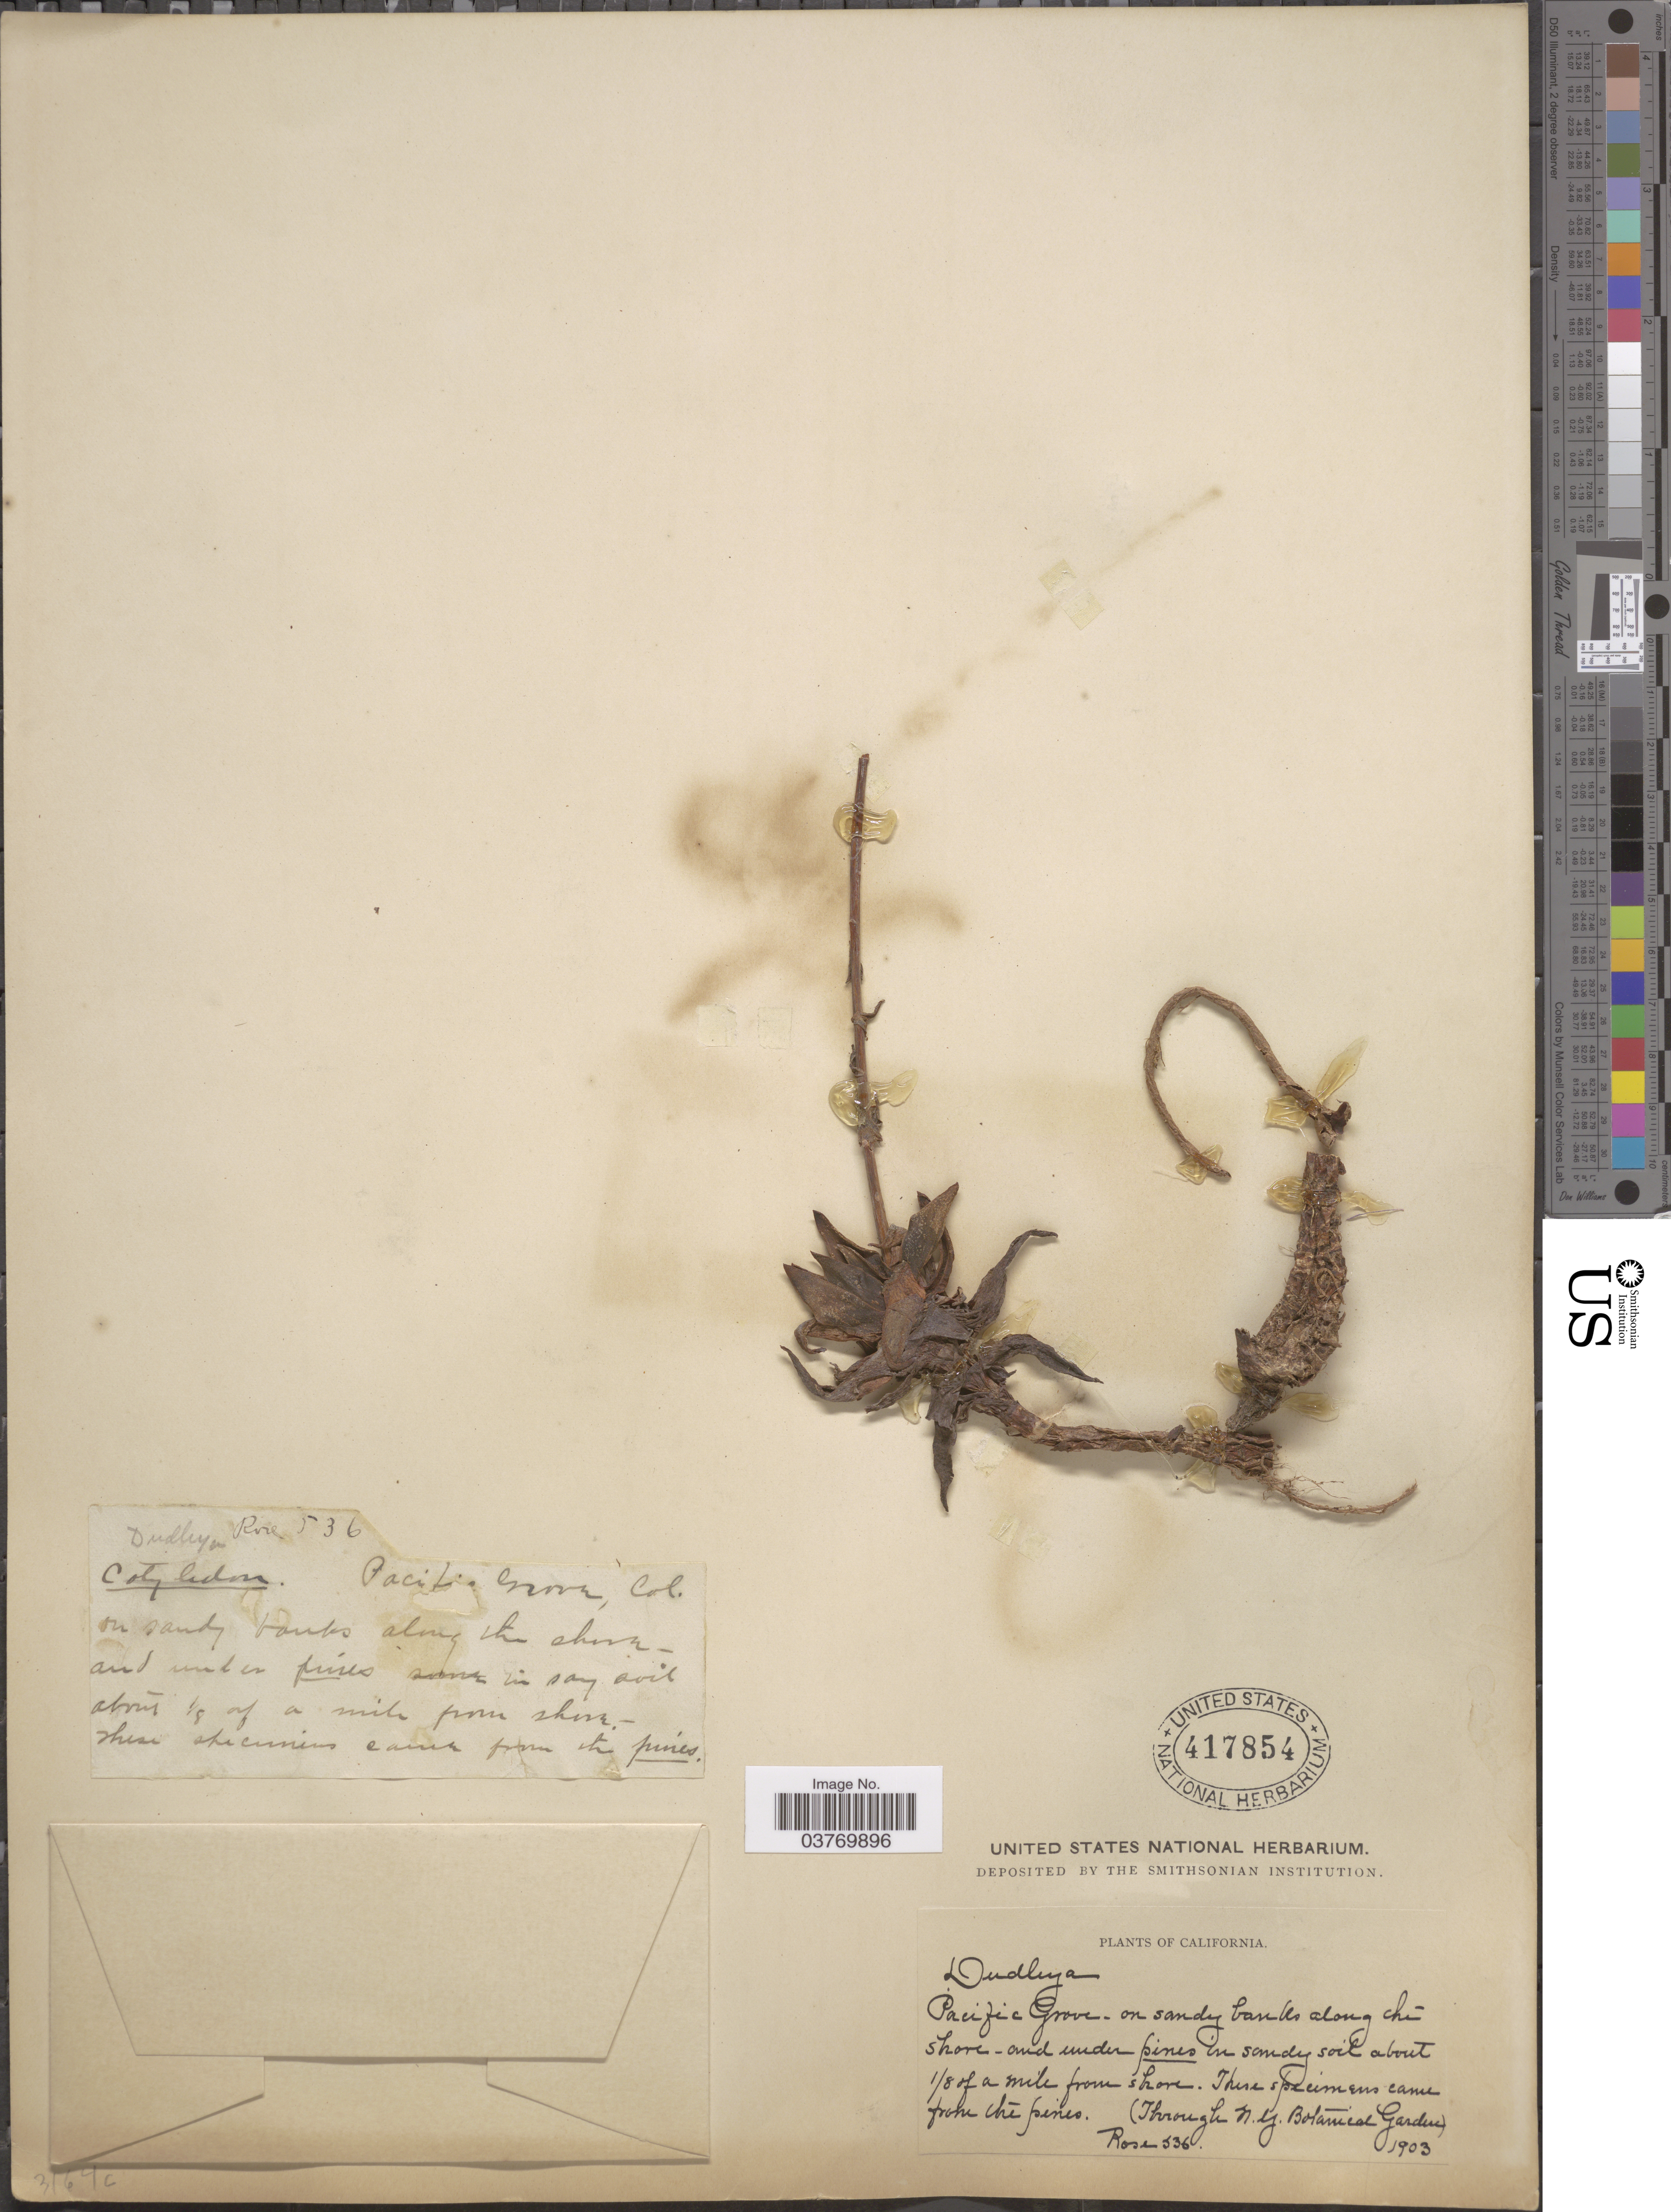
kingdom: Plantae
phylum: Tracheophyta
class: Magnoliopsida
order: Saxifragales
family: Crassulaceae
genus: Dudleya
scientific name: Dudleya sp.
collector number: Rose536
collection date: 1903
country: United States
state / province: California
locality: Pacific Grove. On sandy banks along the shore. and under pines in sandy soil about ⅛ of a mile from shore. These specimens came from the pines.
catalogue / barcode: US 417854